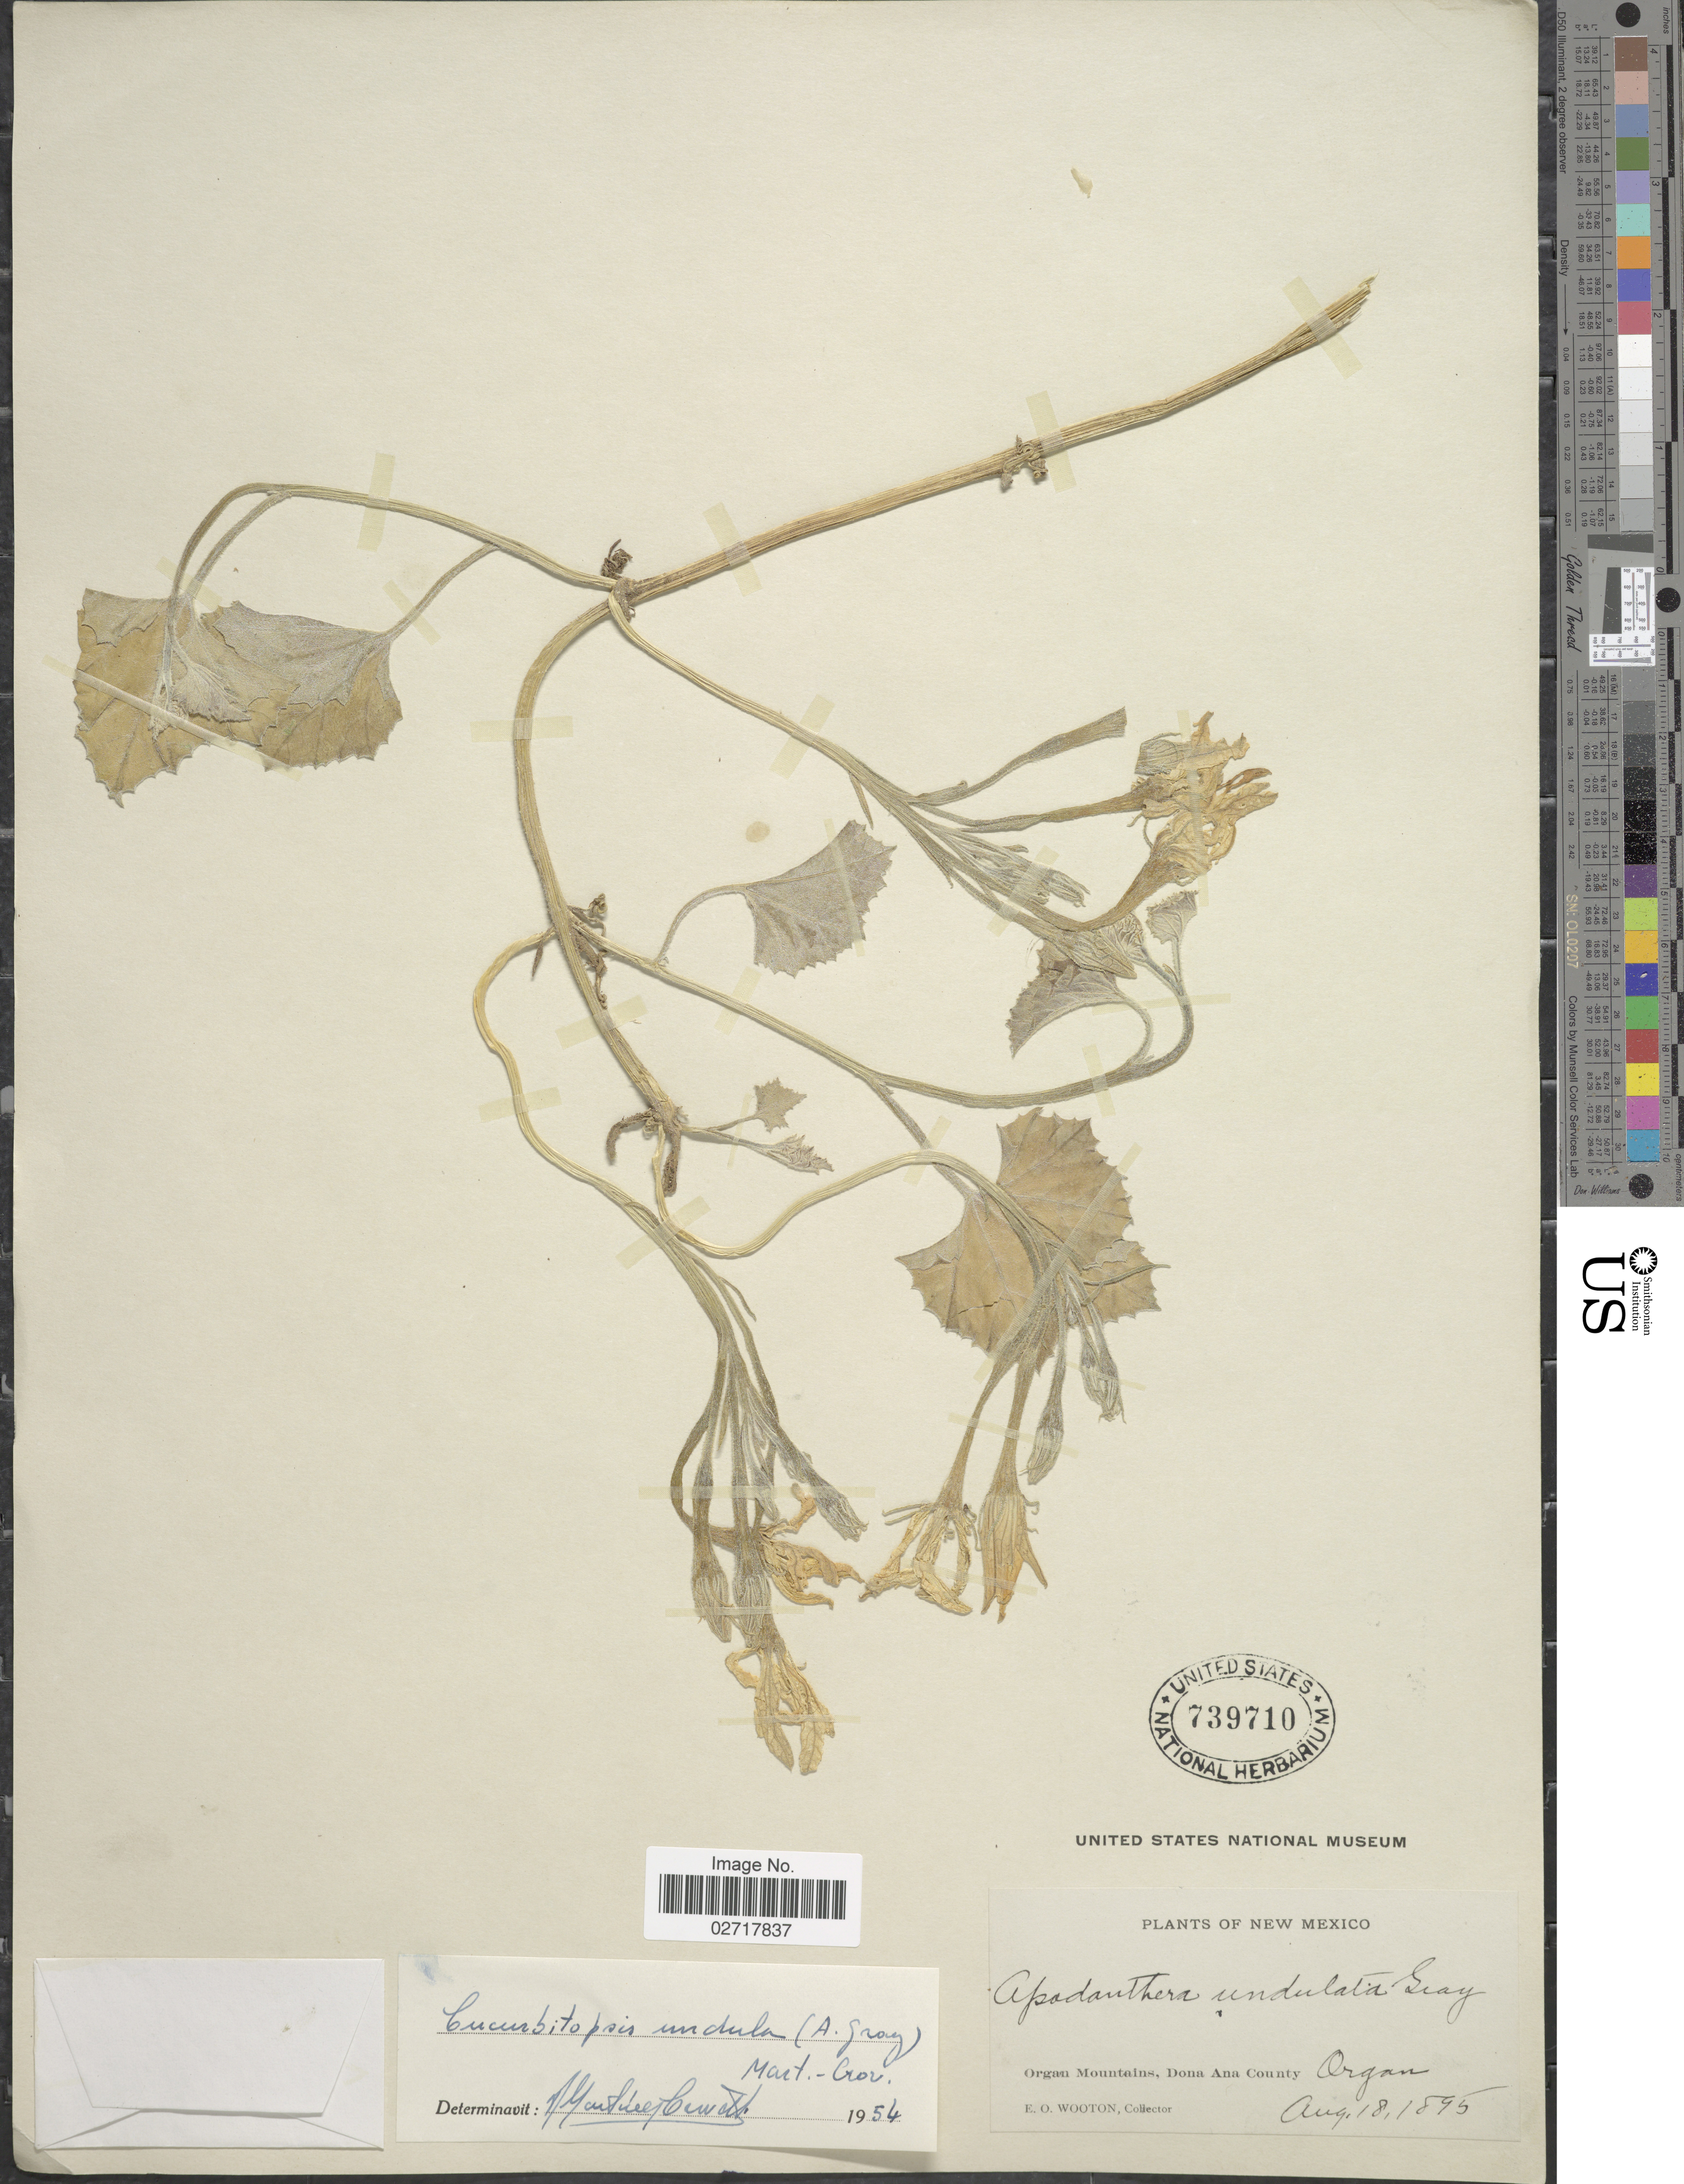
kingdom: Plantae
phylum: Tracheophyta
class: Magnoliopsida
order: Cucurbitales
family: Cucurbitaceae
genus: Apodanthera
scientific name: Apodanthera undulata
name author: A. Gray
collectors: E. O. Wooton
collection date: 1895-08-18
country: United States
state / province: New Mexico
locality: Organ Mountains, Dona Ana County, Organ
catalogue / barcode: US 739710